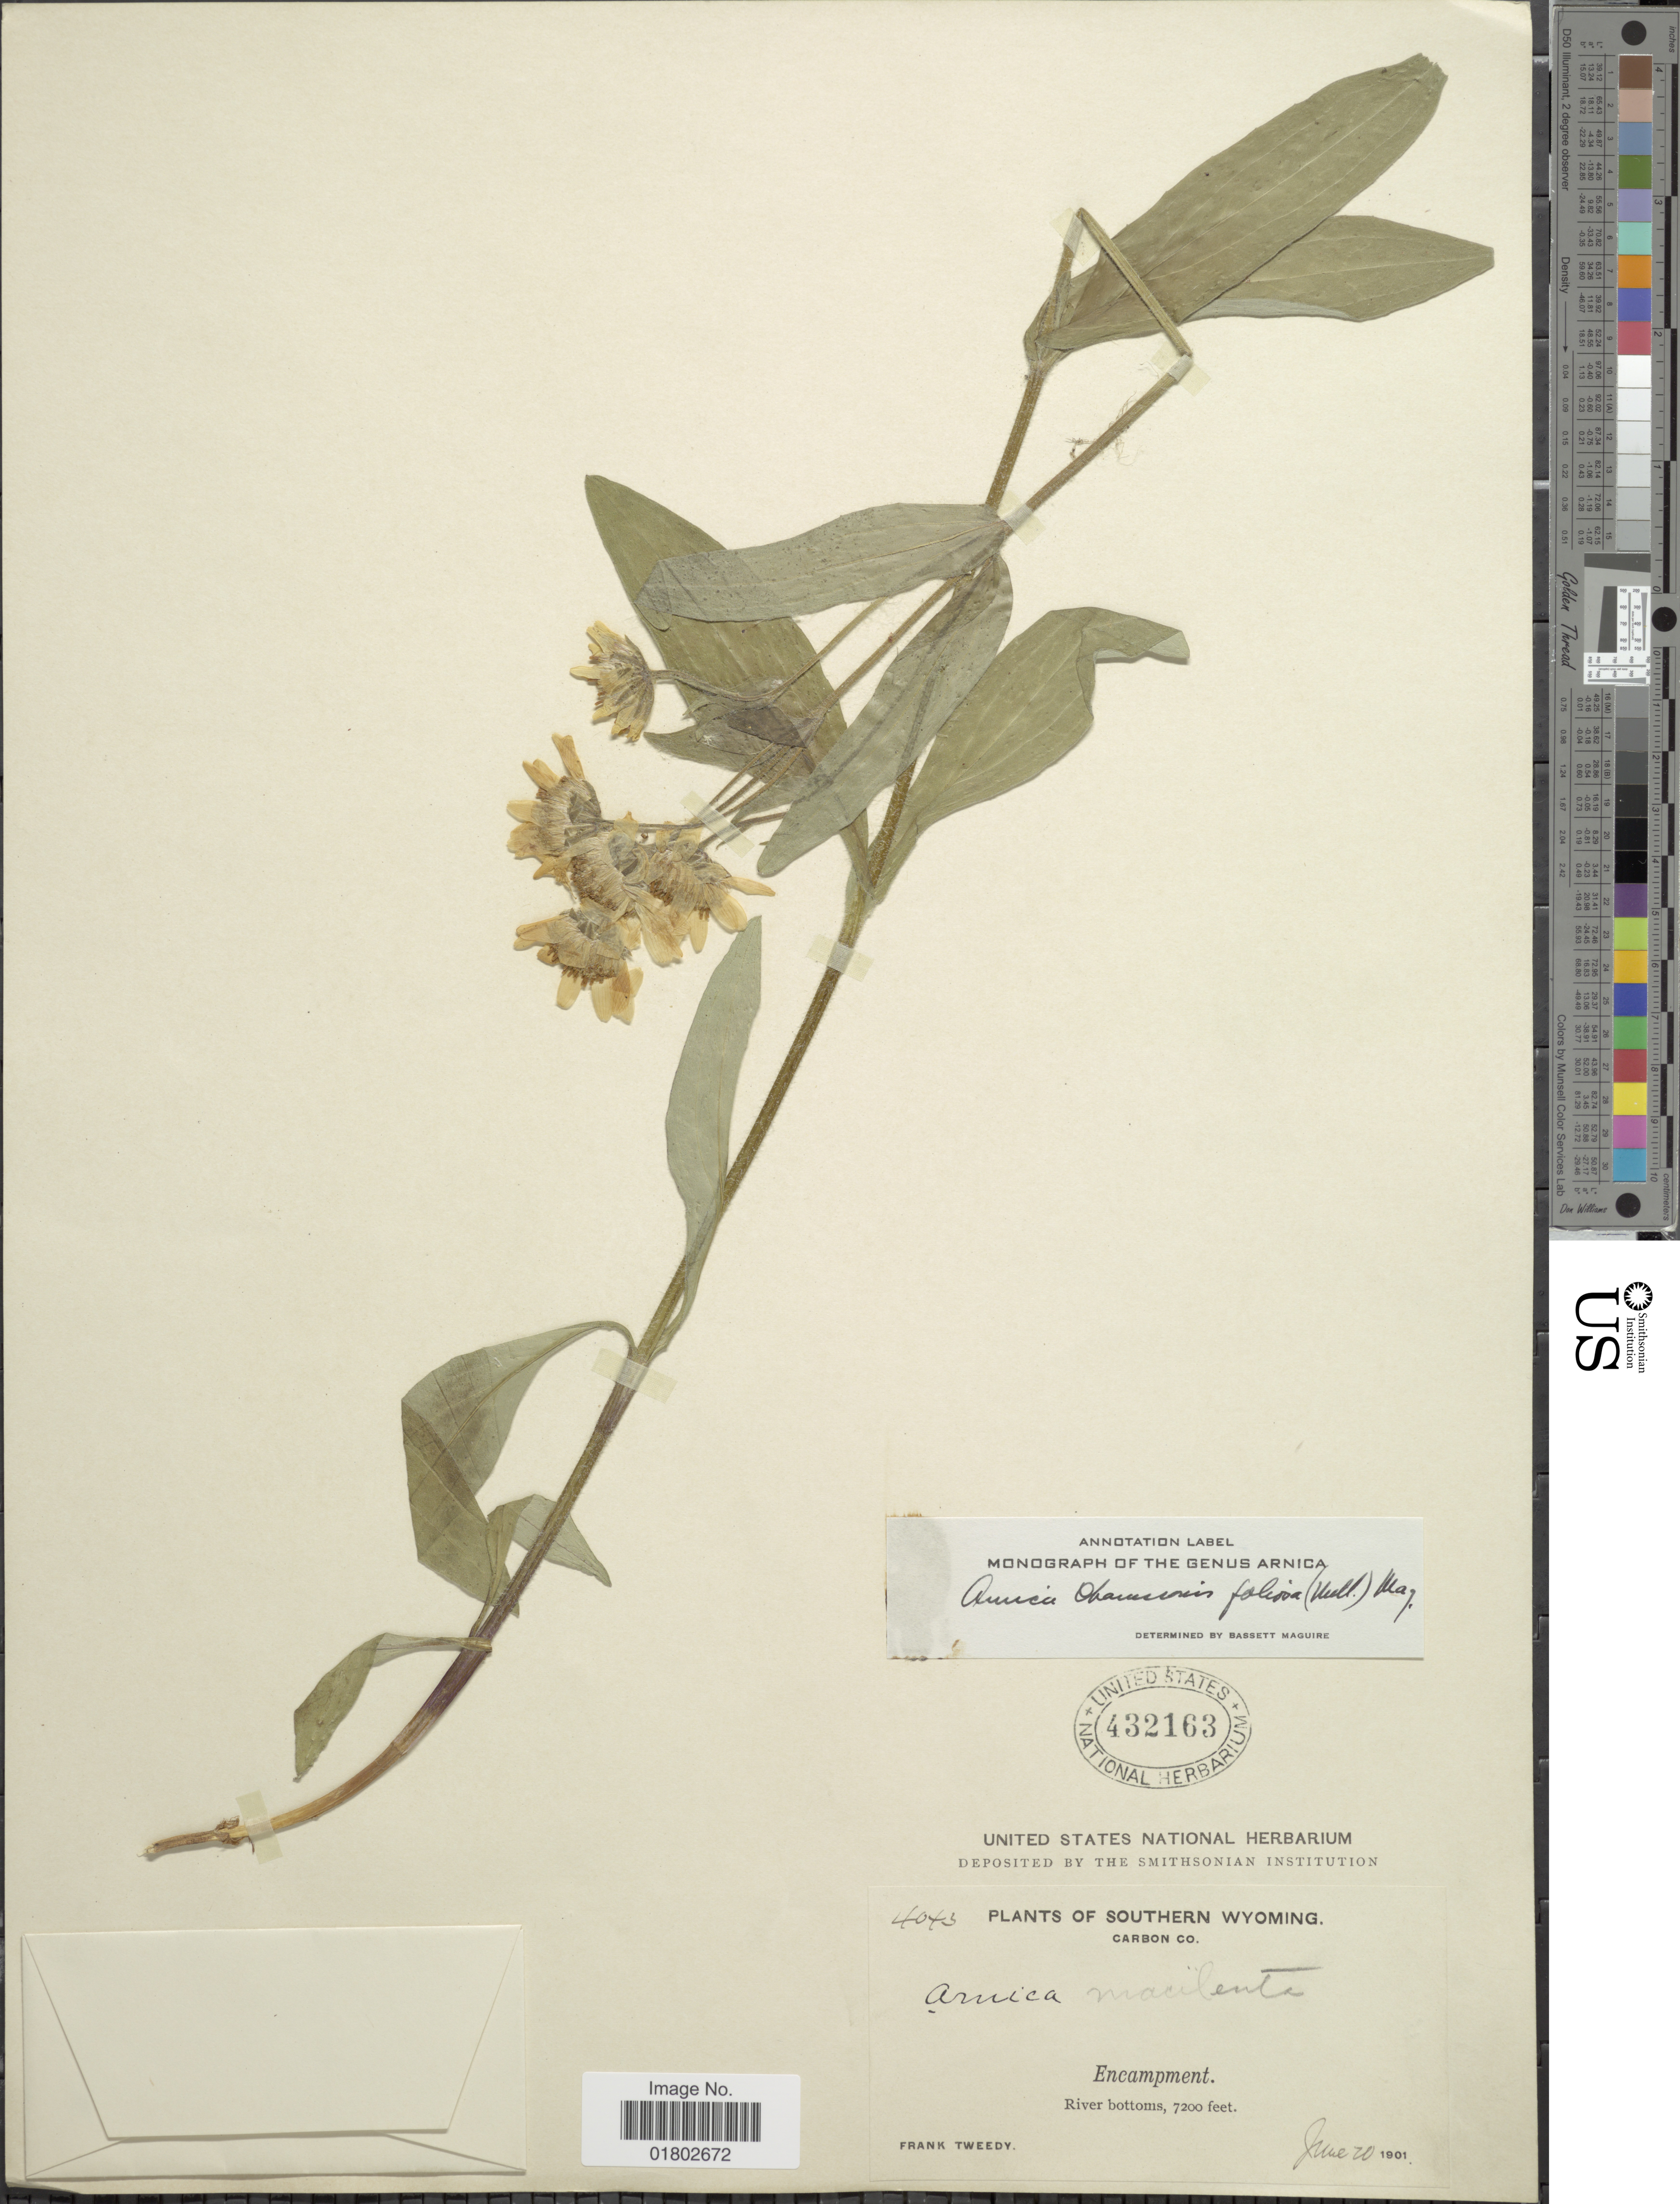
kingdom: Plantae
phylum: Tracheophyta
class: Magnoliopsida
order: Asterales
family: Asteraceae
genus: Arnica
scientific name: Arnica chamissonis subsp. foliosa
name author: (Nutt.) Maguire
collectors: F. Tweedy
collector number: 4043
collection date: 1901-06-20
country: United States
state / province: Wyoming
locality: Southern Wyoming, Carbon Co., Encampment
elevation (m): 2195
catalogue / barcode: US 432163